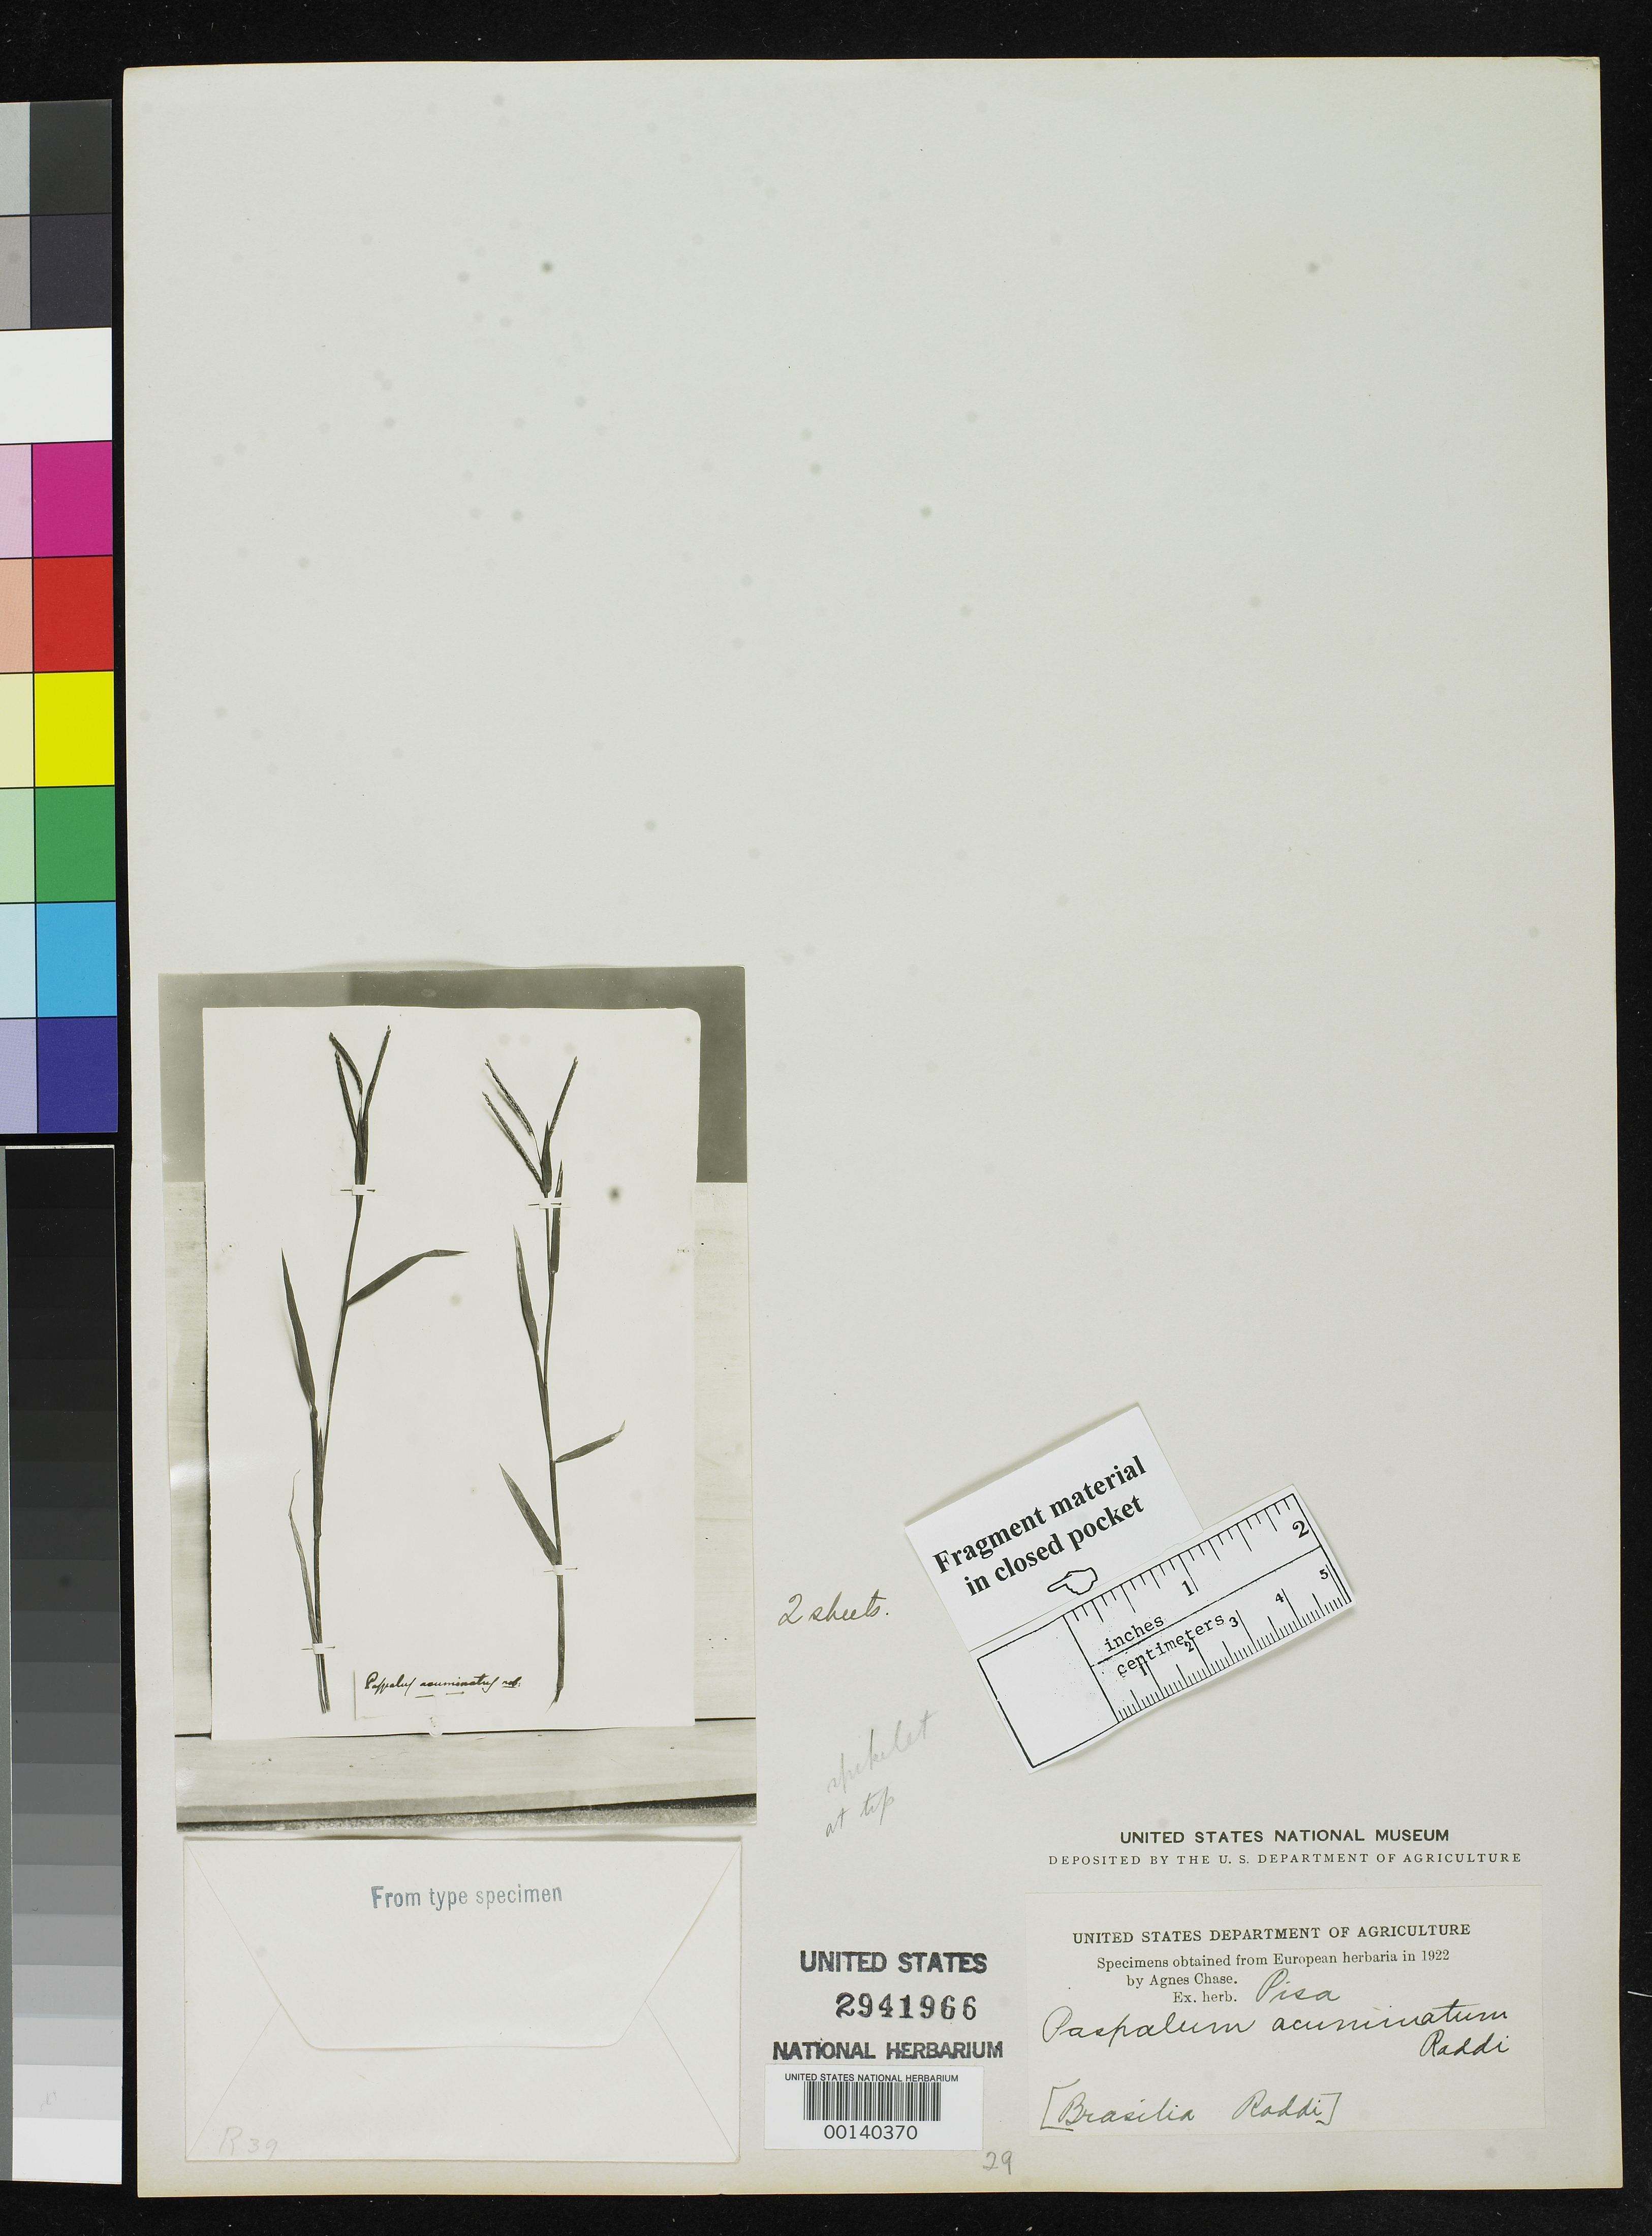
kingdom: Plantae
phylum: Tracheophyta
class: Liliopsida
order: Poales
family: Poaceae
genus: Paspalum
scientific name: Paspalum acuminatum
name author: Raddi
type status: Type Fragment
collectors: G. Raddi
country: Brazil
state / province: Rio de Janeiro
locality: Near Rio de Janeiro.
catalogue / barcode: US 2941966